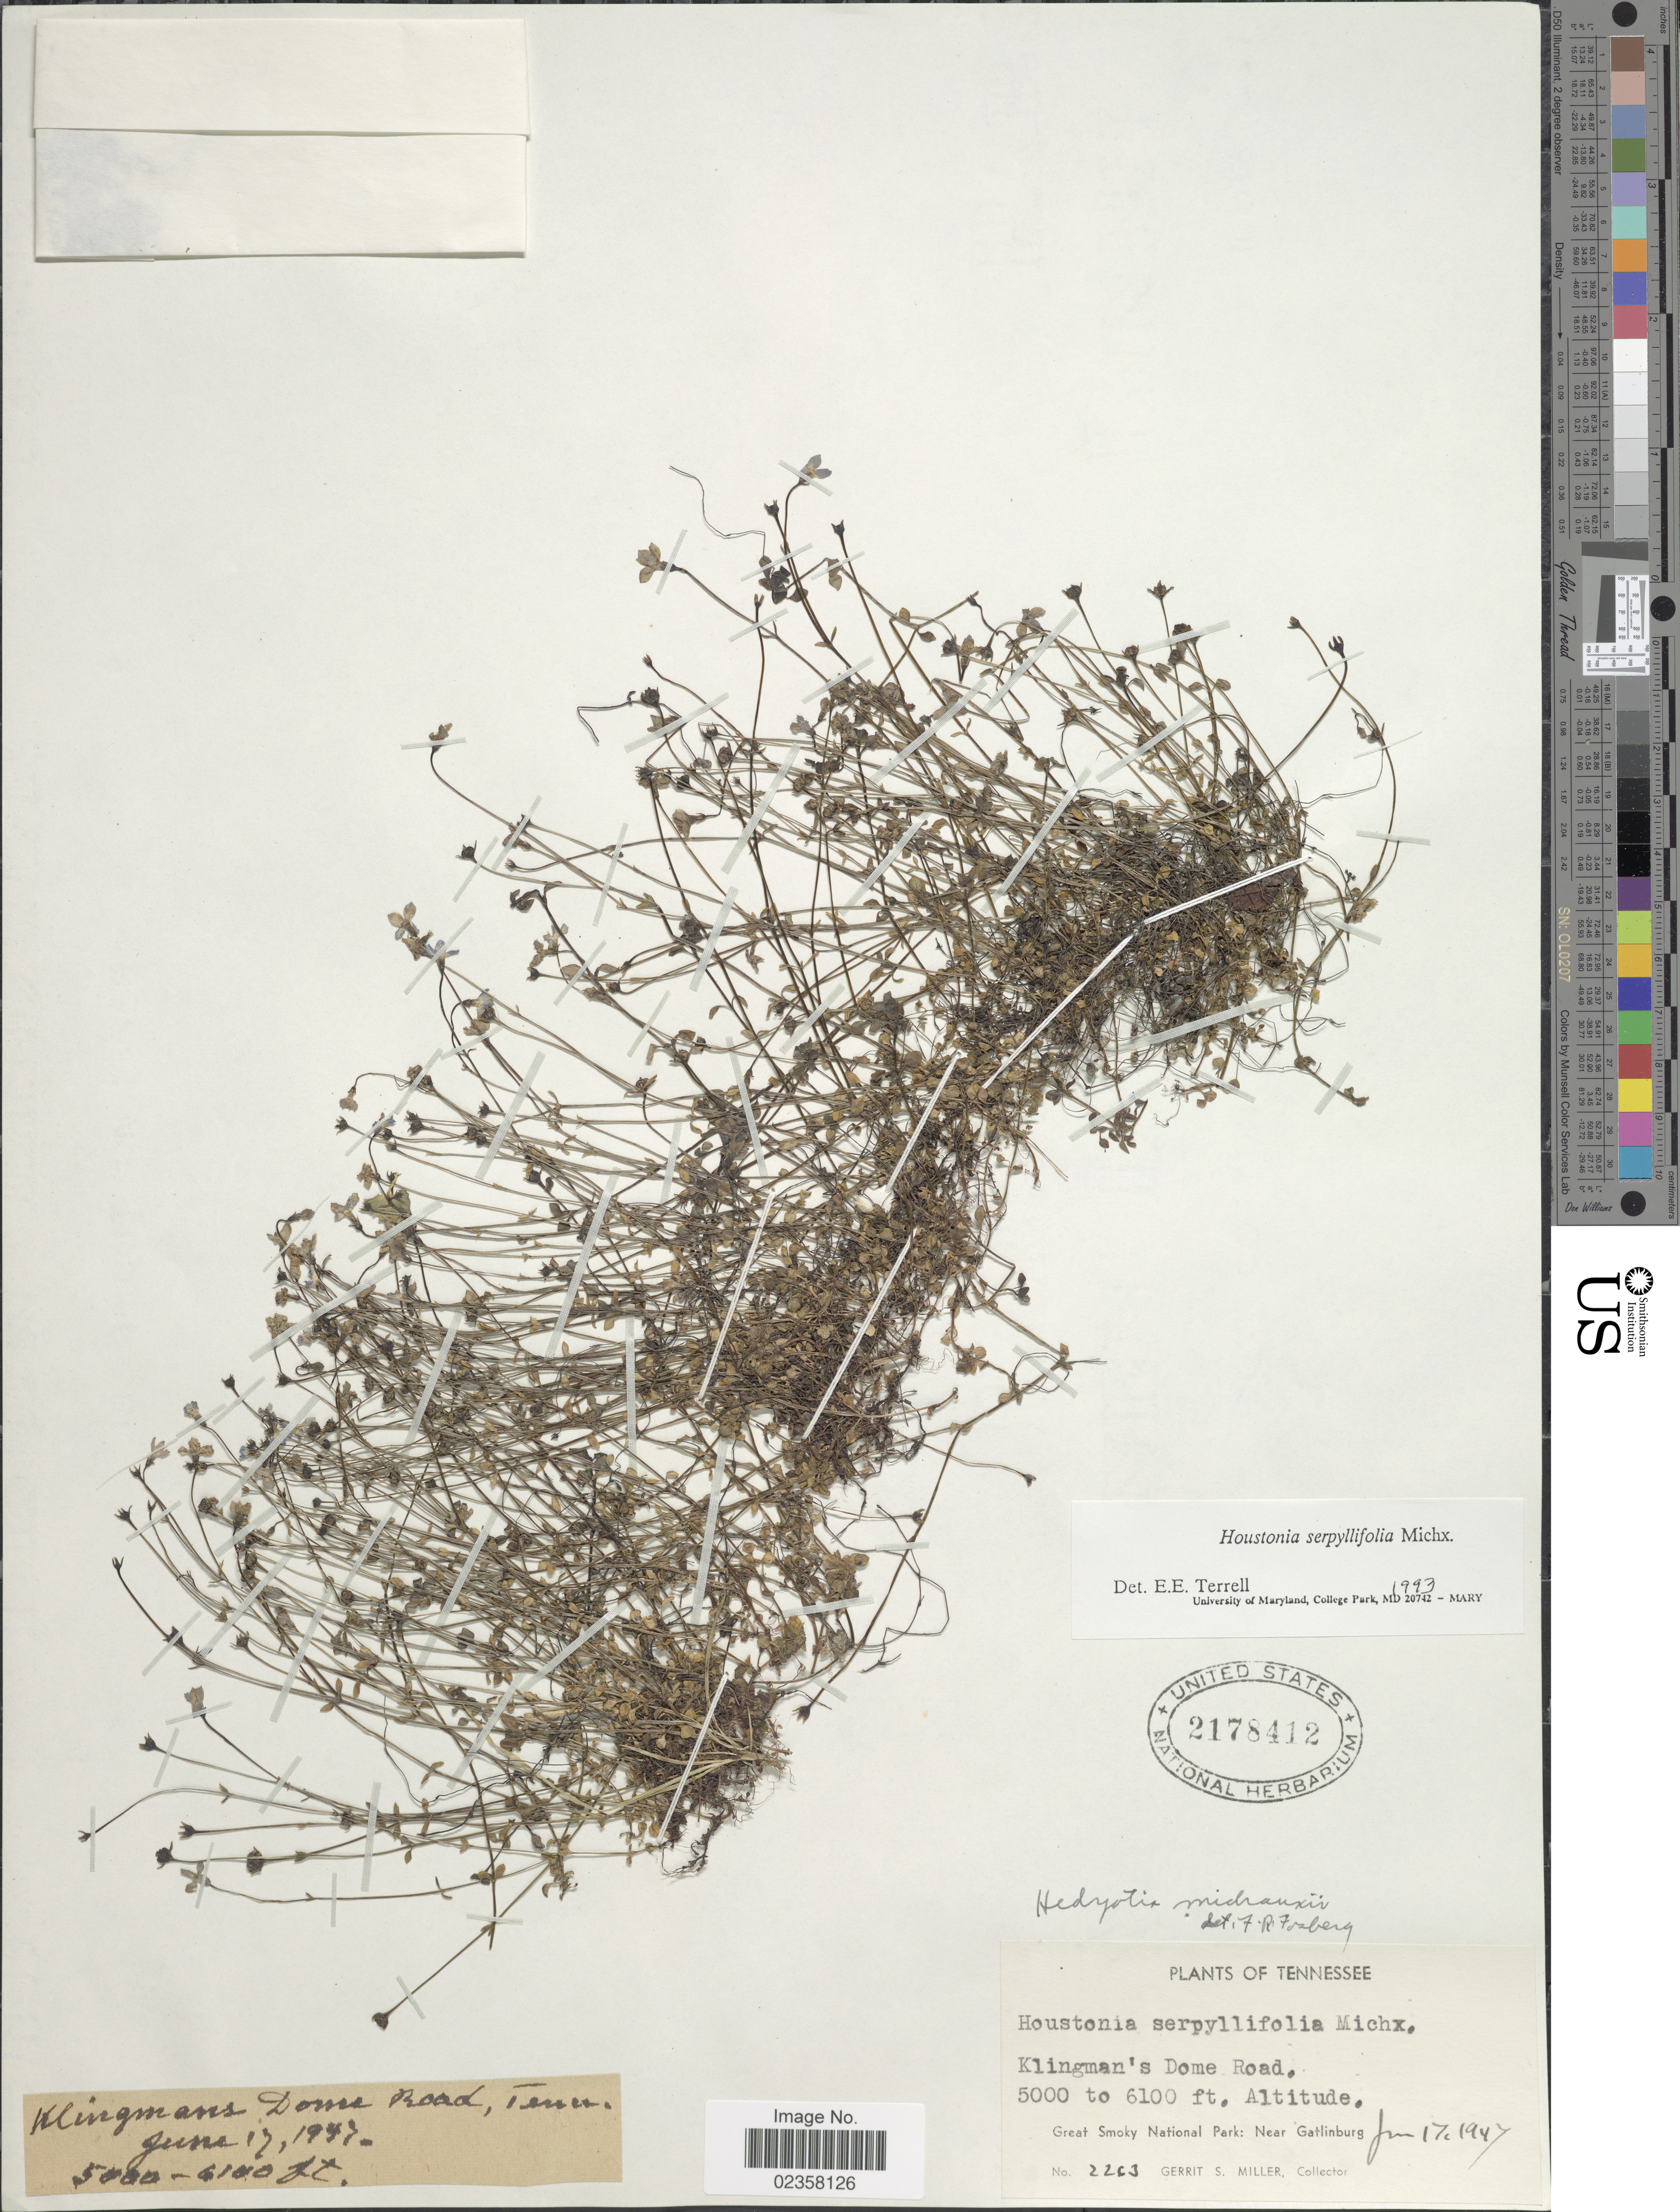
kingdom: Plantae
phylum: Tracheophyta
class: Magnoliopsida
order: Gentianales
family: Rubiaceae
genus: Houstonia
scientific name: Houstonia serpyllifolia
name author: Michx.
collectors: G. S. Miller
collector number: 2263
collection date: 1947-06-17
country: United States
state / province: Tennessee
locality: Klingman's Dome Road, Great Smoky National Park: near Gatlinburg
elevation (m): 1524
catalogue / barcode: US 2178412